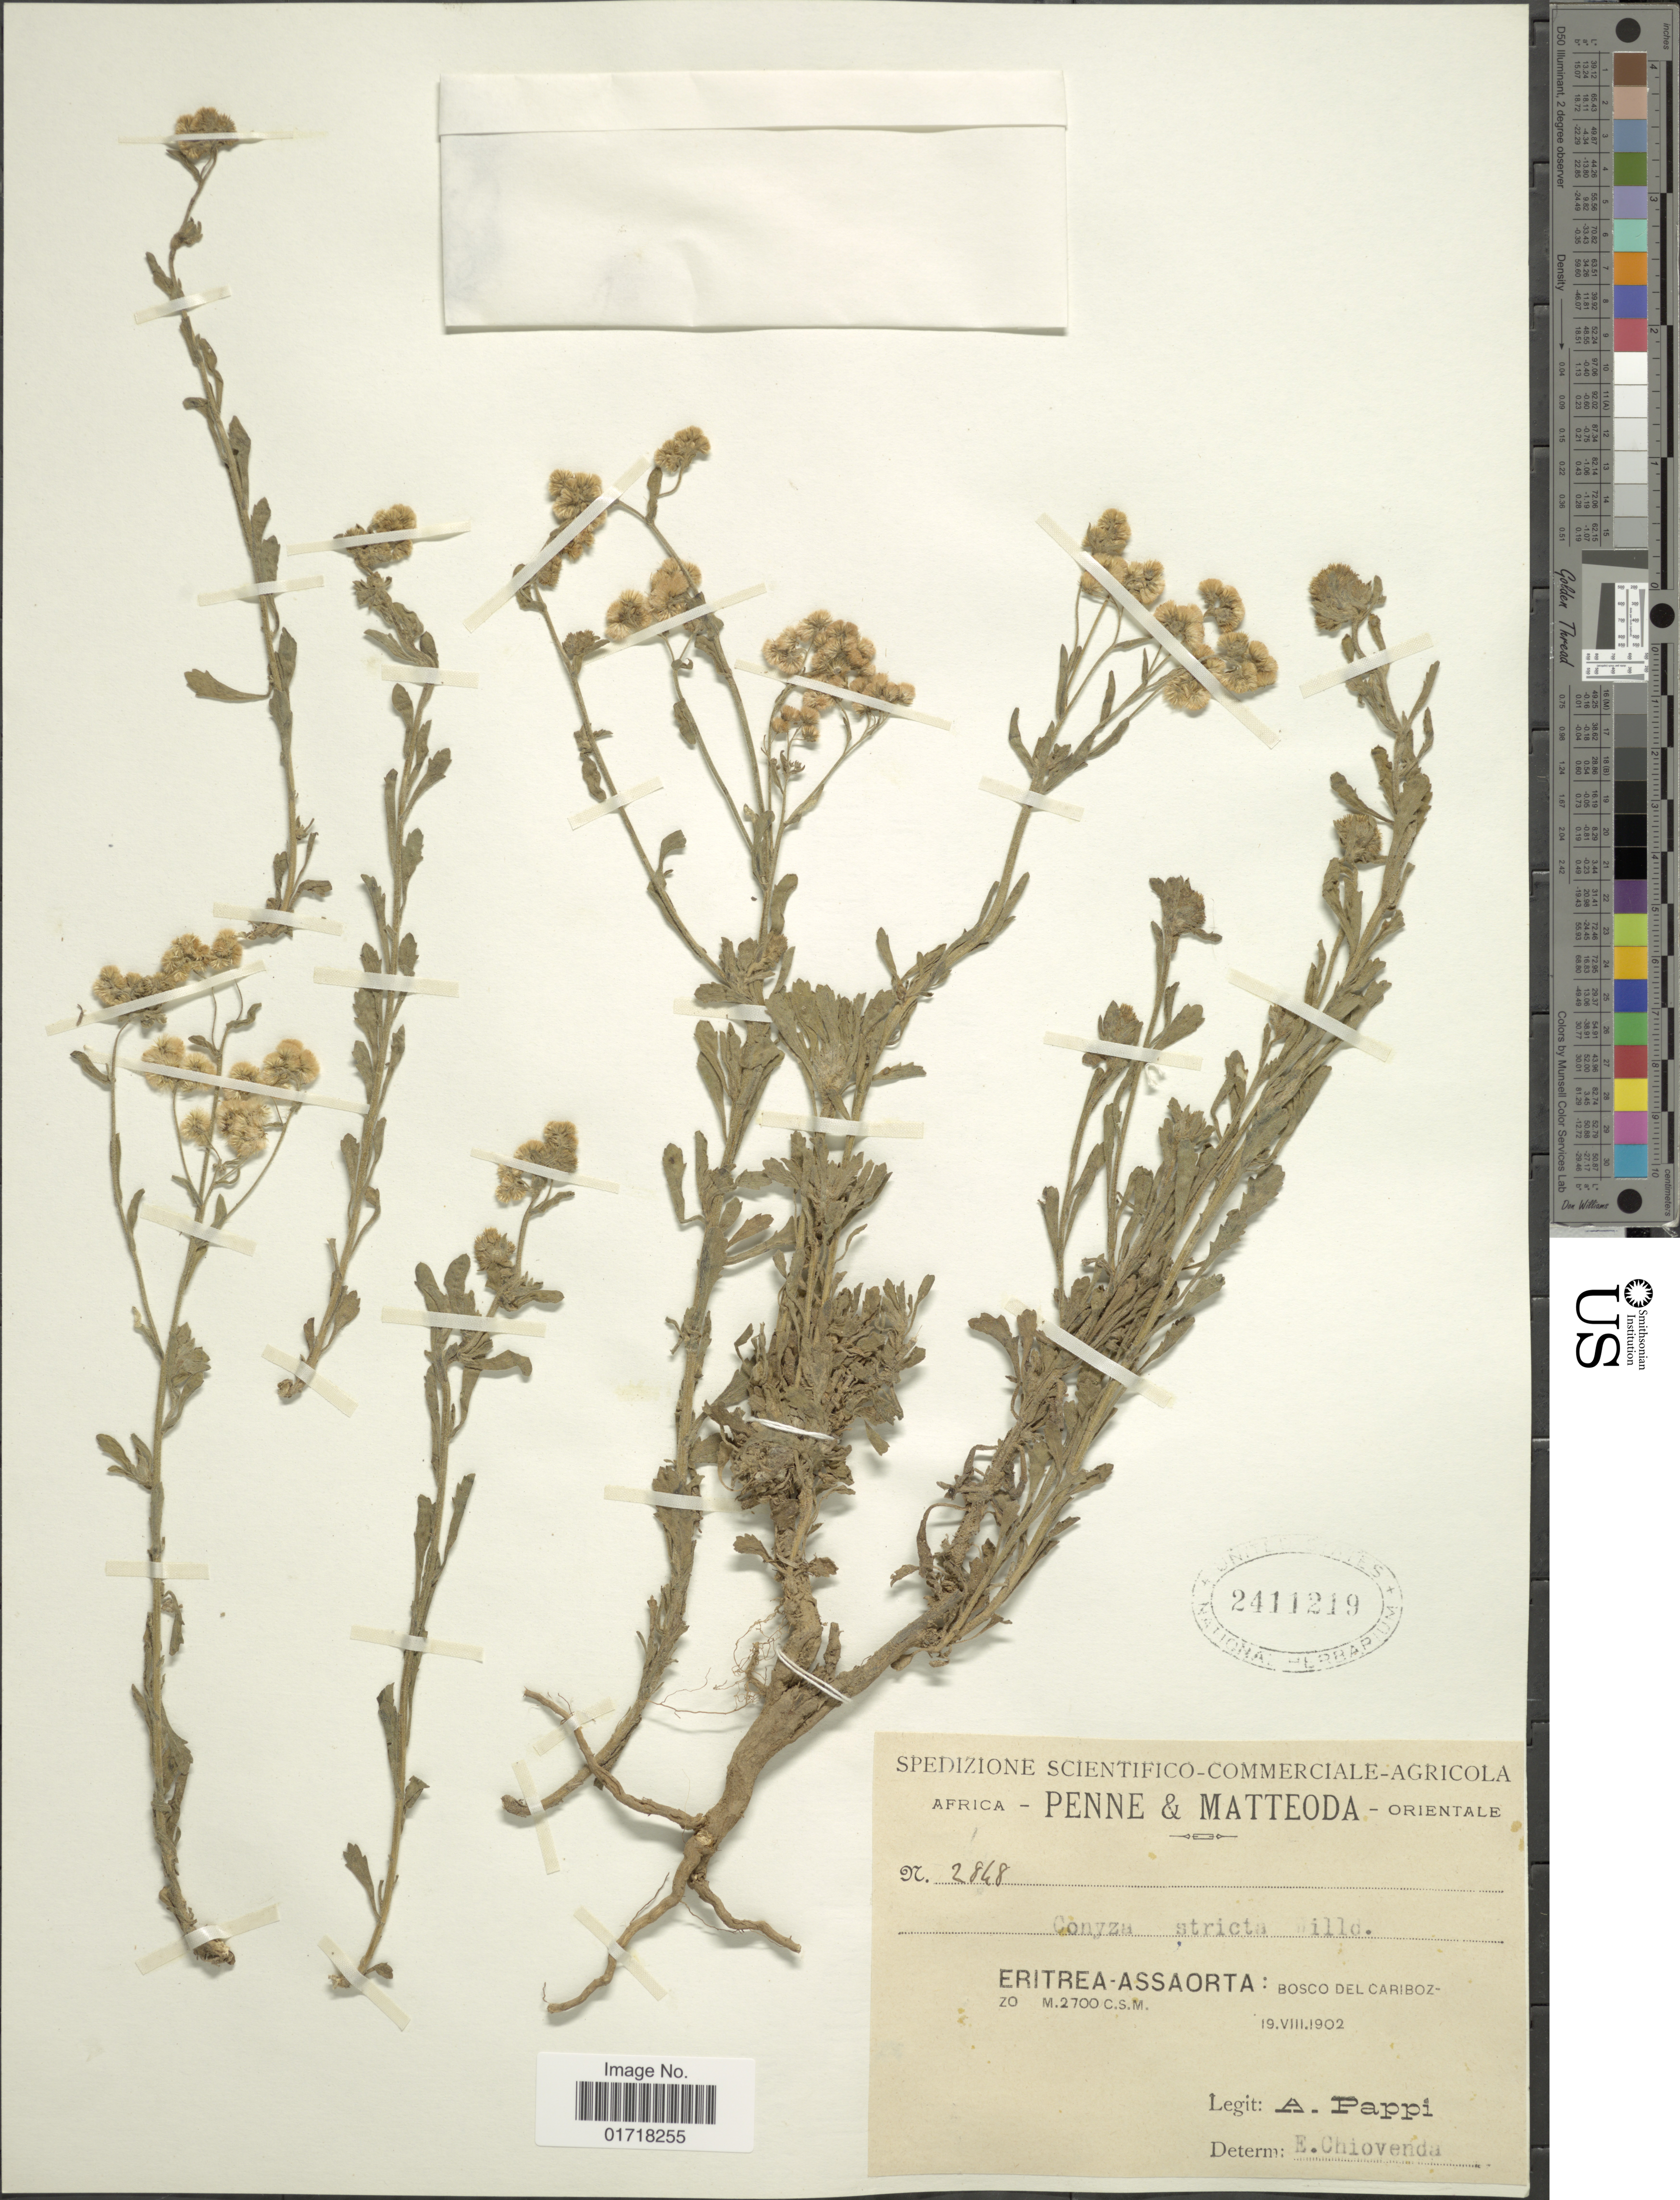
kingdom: Plantae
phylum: Tracheophyta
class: Magnoliopsida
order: Asterales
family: Asteraceae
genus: Conyza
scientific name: Conyza stricta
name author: (Chodat) Willd.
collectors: A. Pappi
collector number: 2848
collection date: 1902-08-19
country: Eritrea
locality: Africa Penne & Matteoda Orientale, Eritrea - Assaorta: Bosco Del Caribozzo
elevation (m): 2700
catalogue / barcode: US 2411219